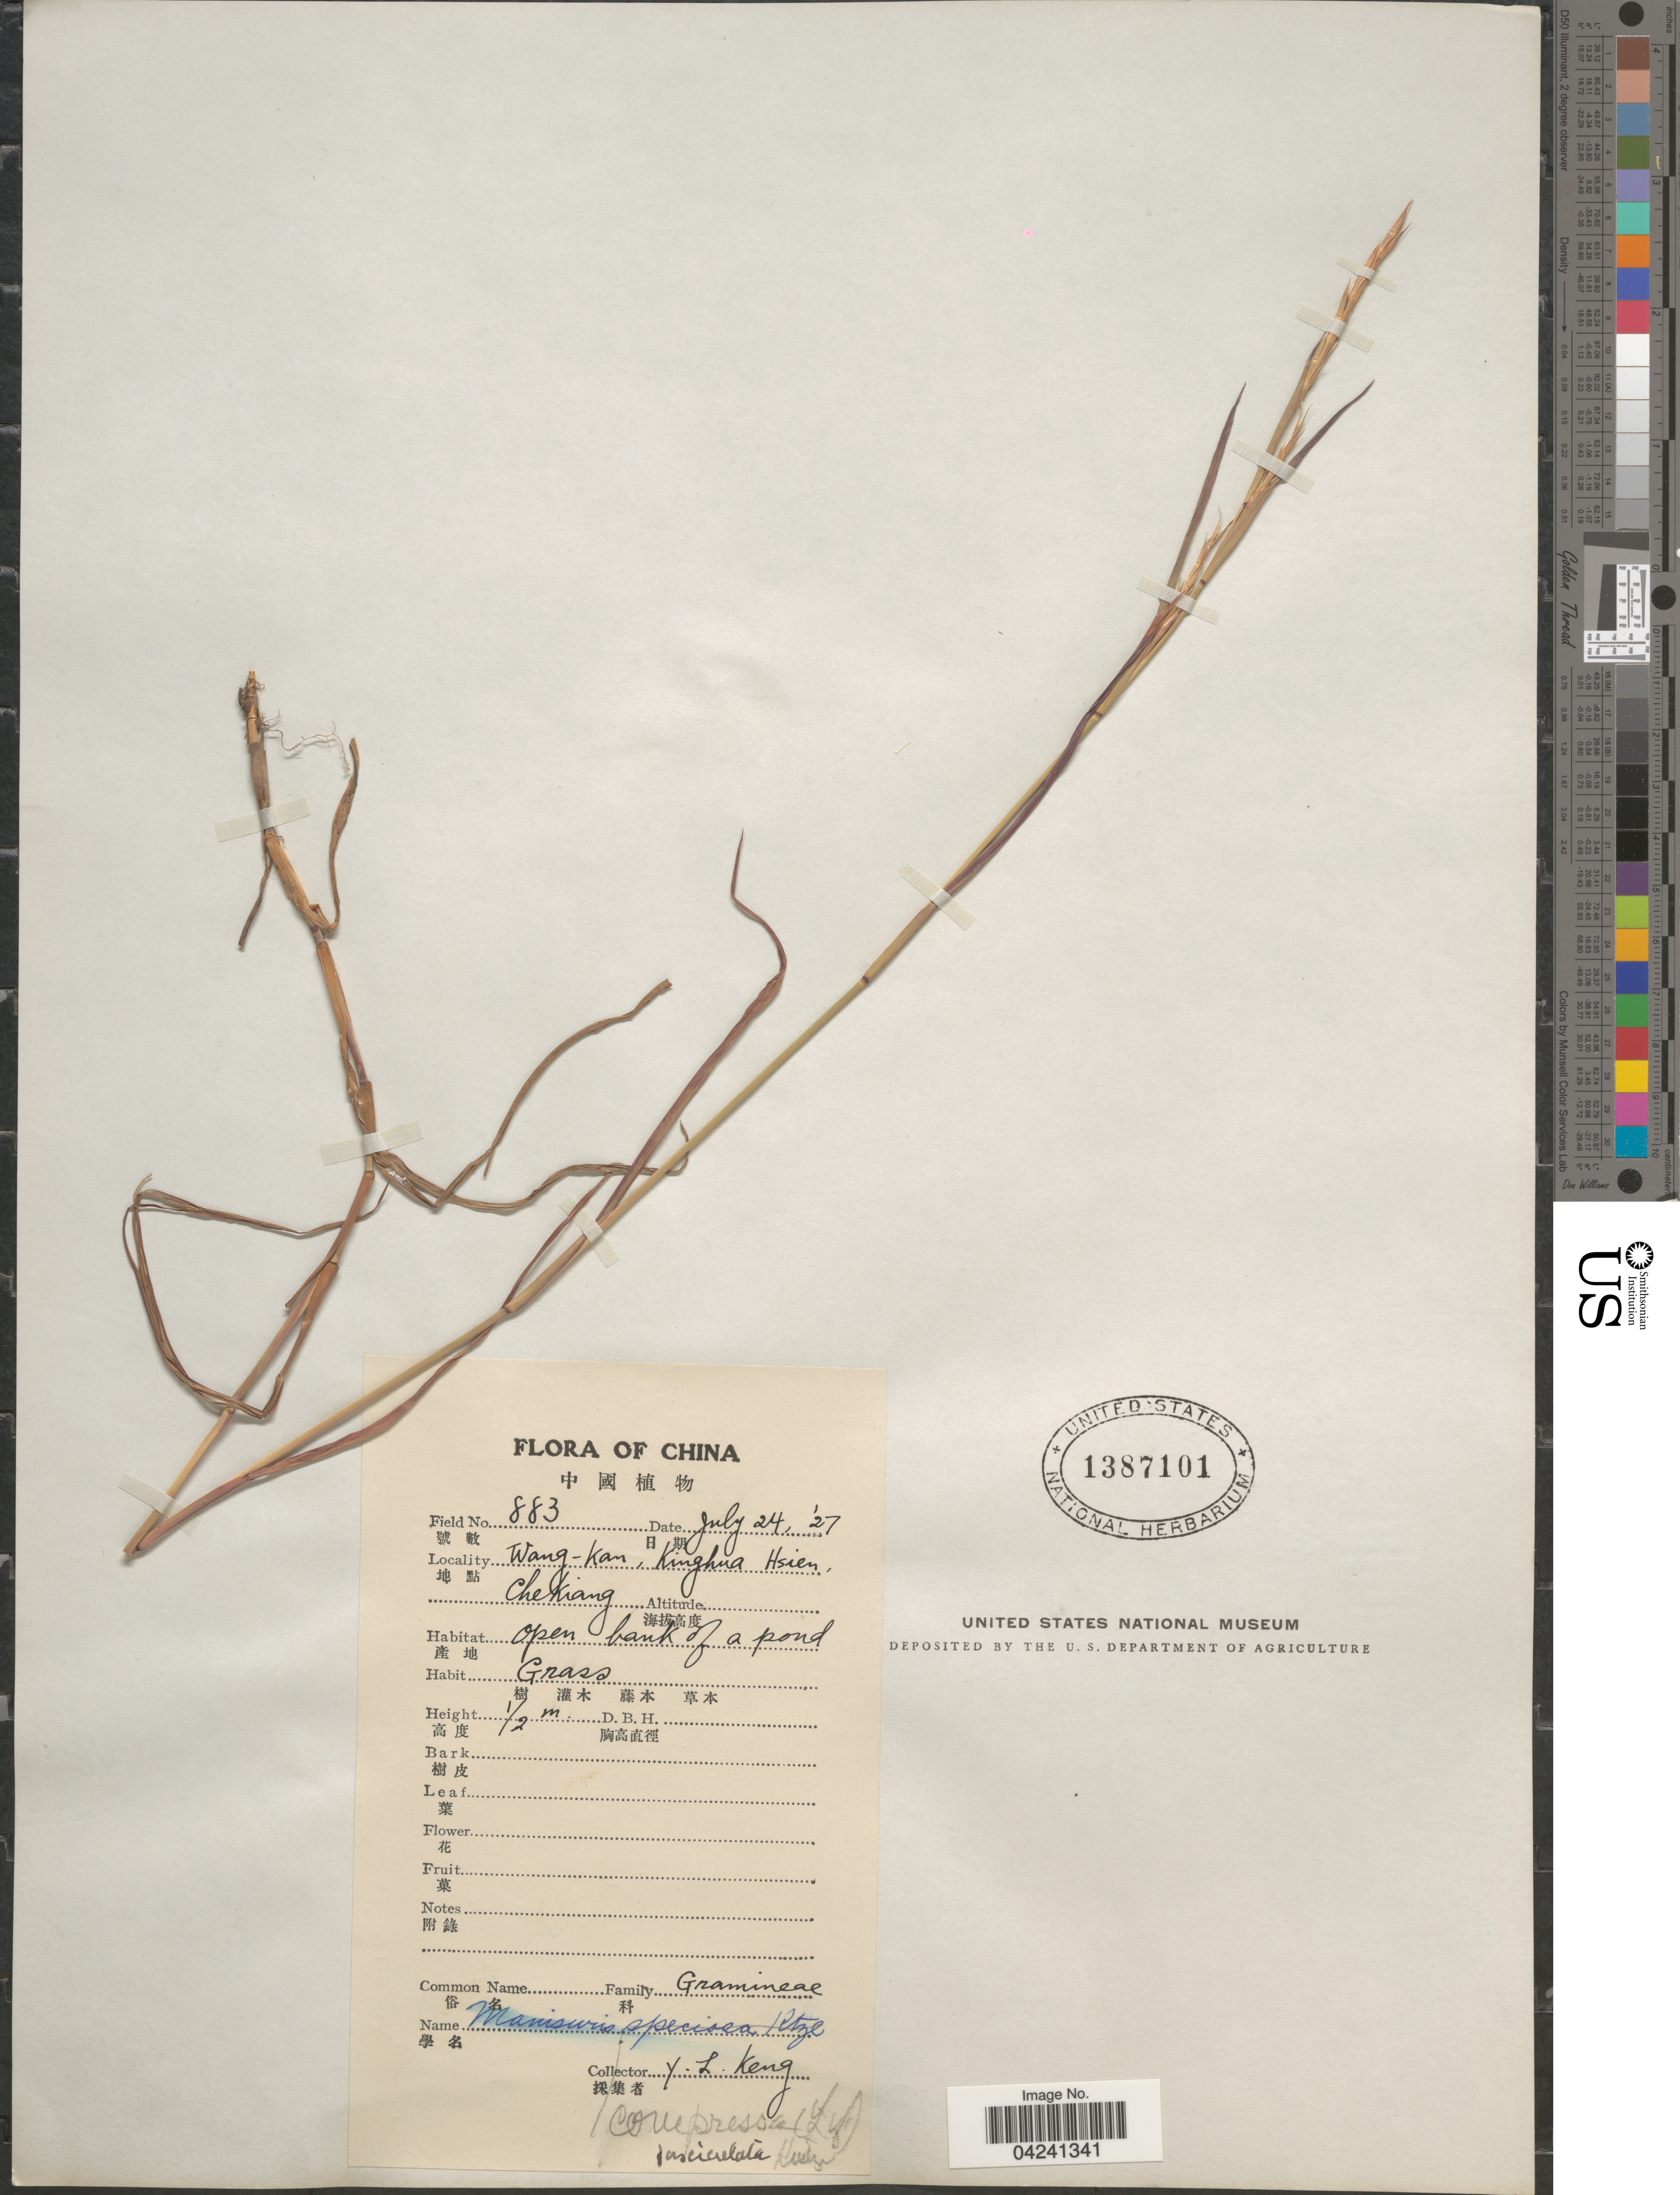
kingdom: Plantae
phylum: Tracheophyta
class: Liliopsida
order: Poales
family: Poaceae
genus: Hemarthria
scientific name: Hemarthria compressa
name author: (L.) R. Br.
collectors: Y. L. Keng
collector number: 883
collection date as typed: Transcribed d/m/y: 24/7/27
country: China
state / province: Zhejiang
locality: Wang-kan, Kinghua Hsien, Chekiang.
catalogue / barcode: US 1387101